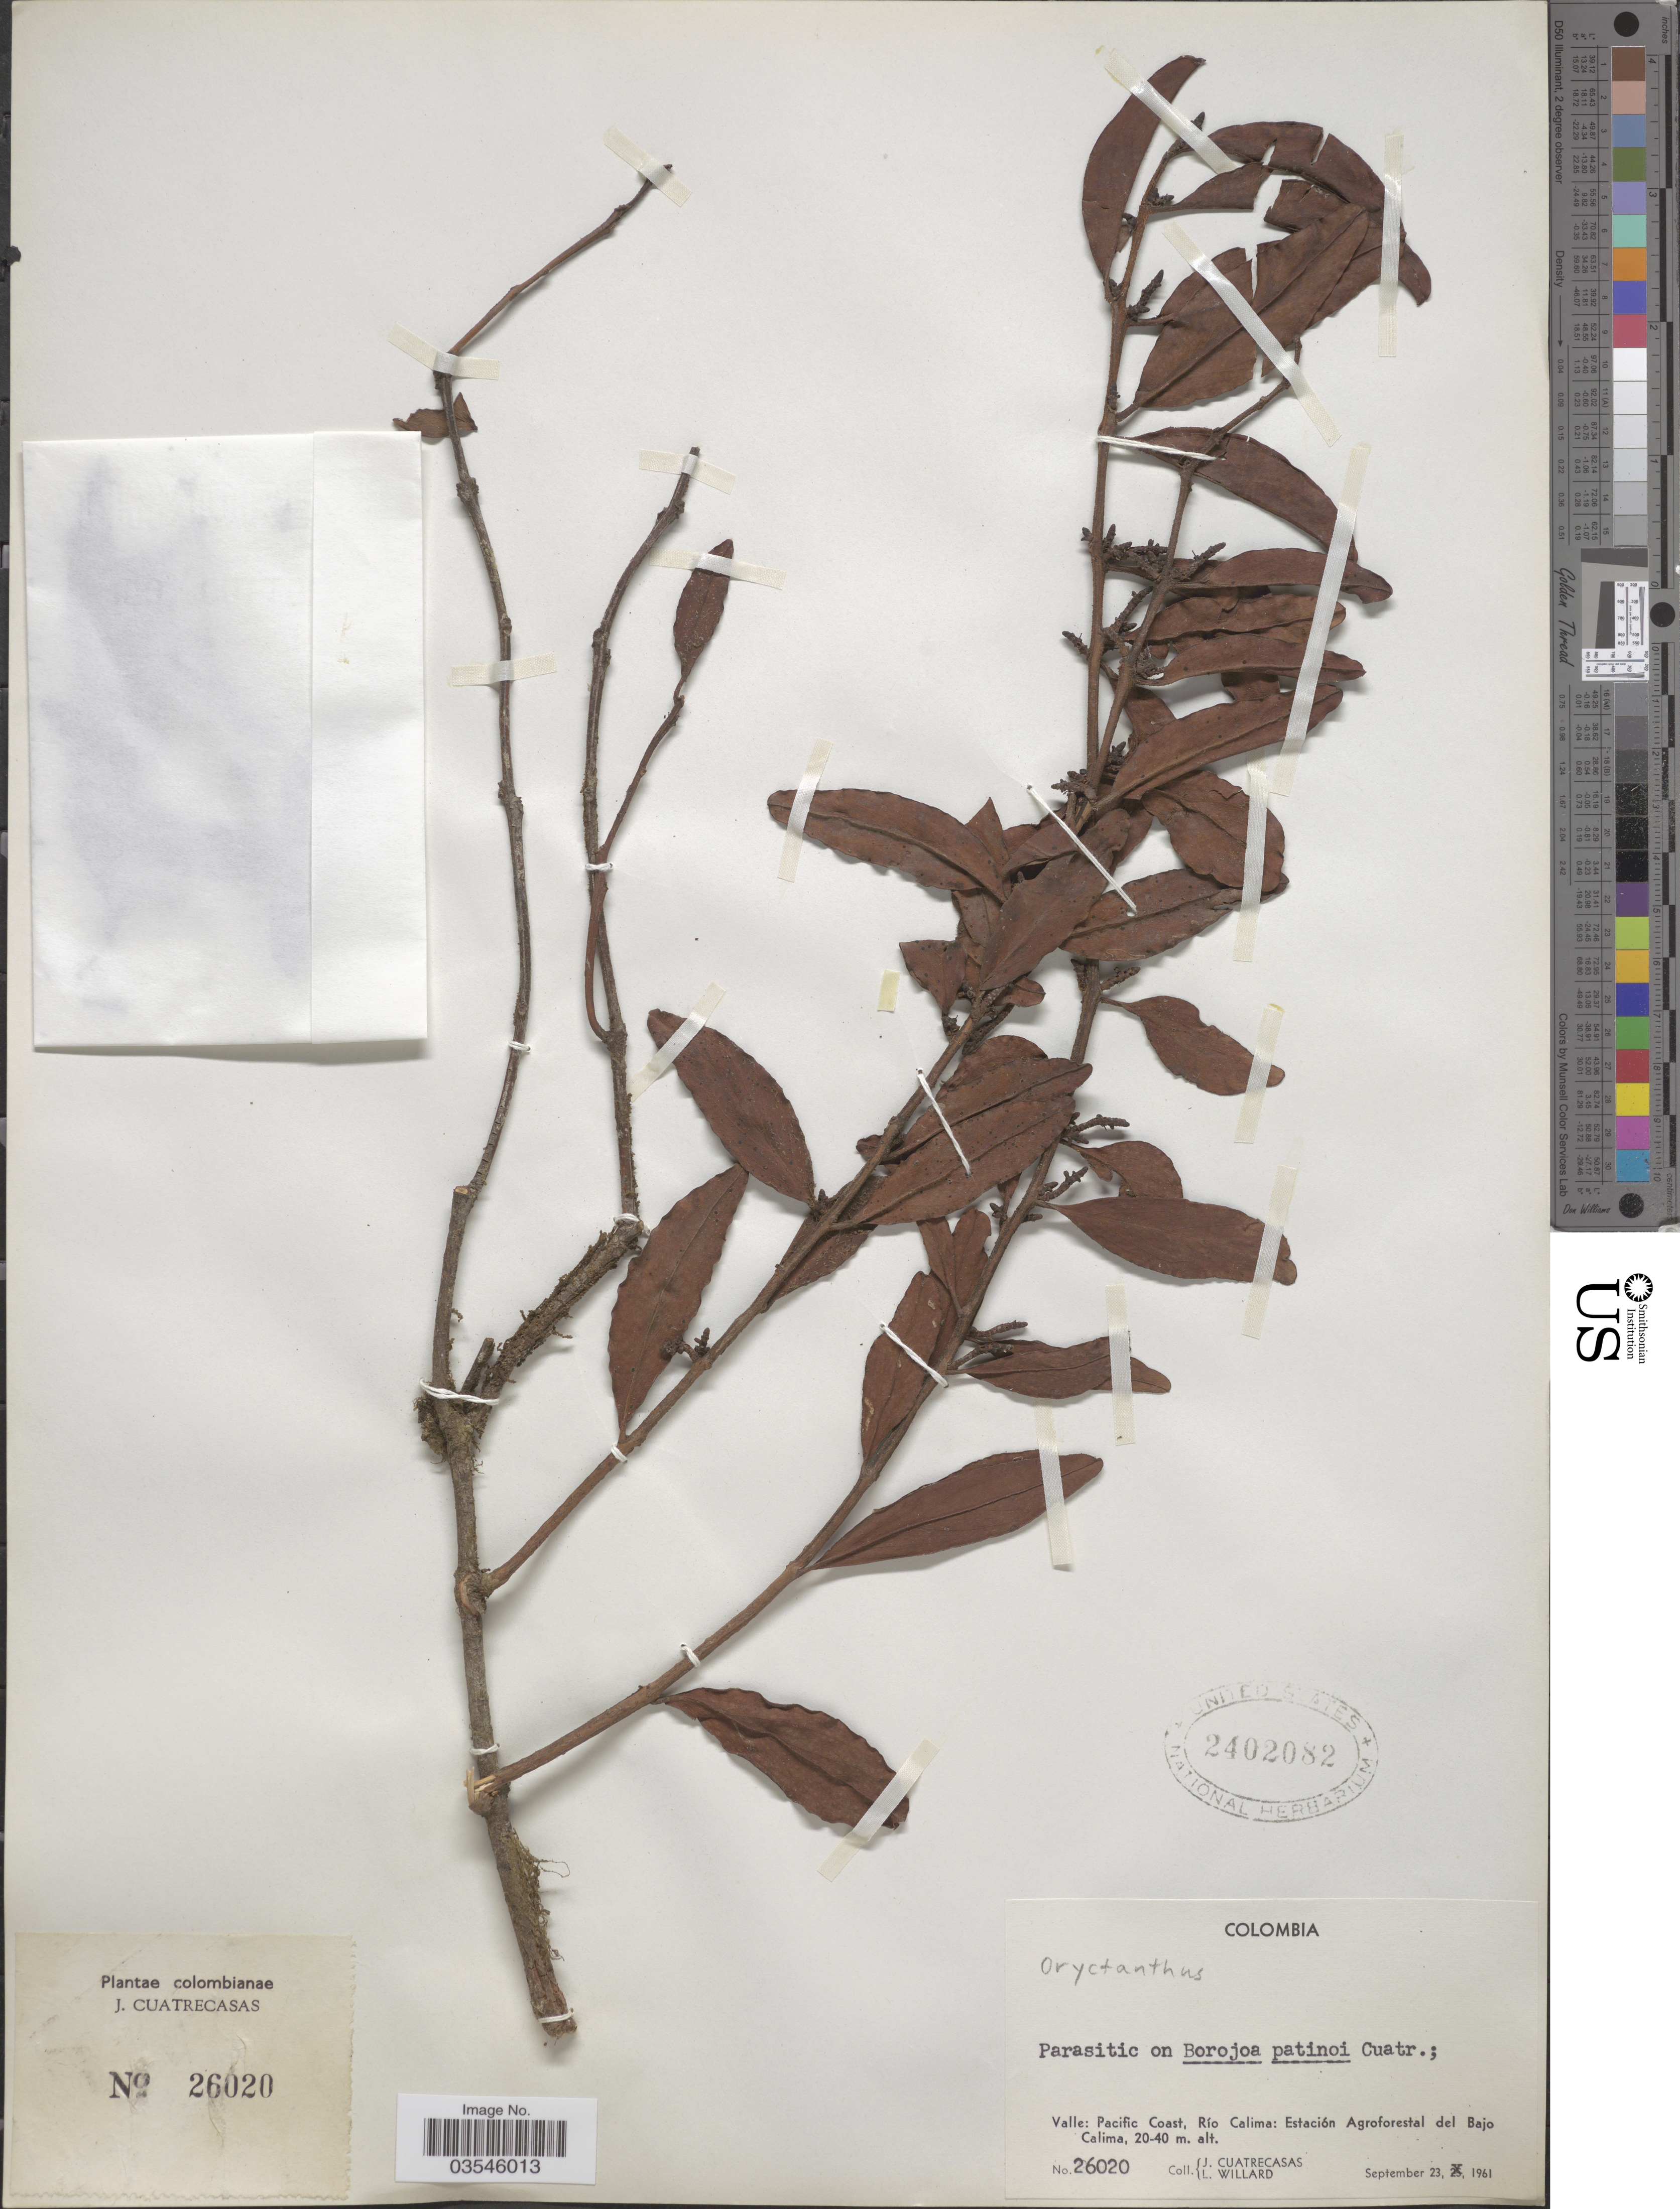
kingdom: Plantae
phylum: Tracheophyta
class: Magnoliopsida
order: Santalales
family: Loranthaceae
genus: Oryctanthus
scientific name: Oryctanthus florulentus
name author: (Rich.) Tiegh.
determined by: Caraballo-Ortiz, Marcos A., (MISS), University of Mississippi (UNITED STATES)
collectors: J. Cuatrecasas & L. Willard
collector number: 26020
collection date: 1961-09-23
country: Colombia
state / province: Valle del Cauca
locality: Valle: Pacific Coast, Río Calima: Estación Agroforestal del Bajo Calima.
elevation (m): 20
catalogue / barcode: US 2402082